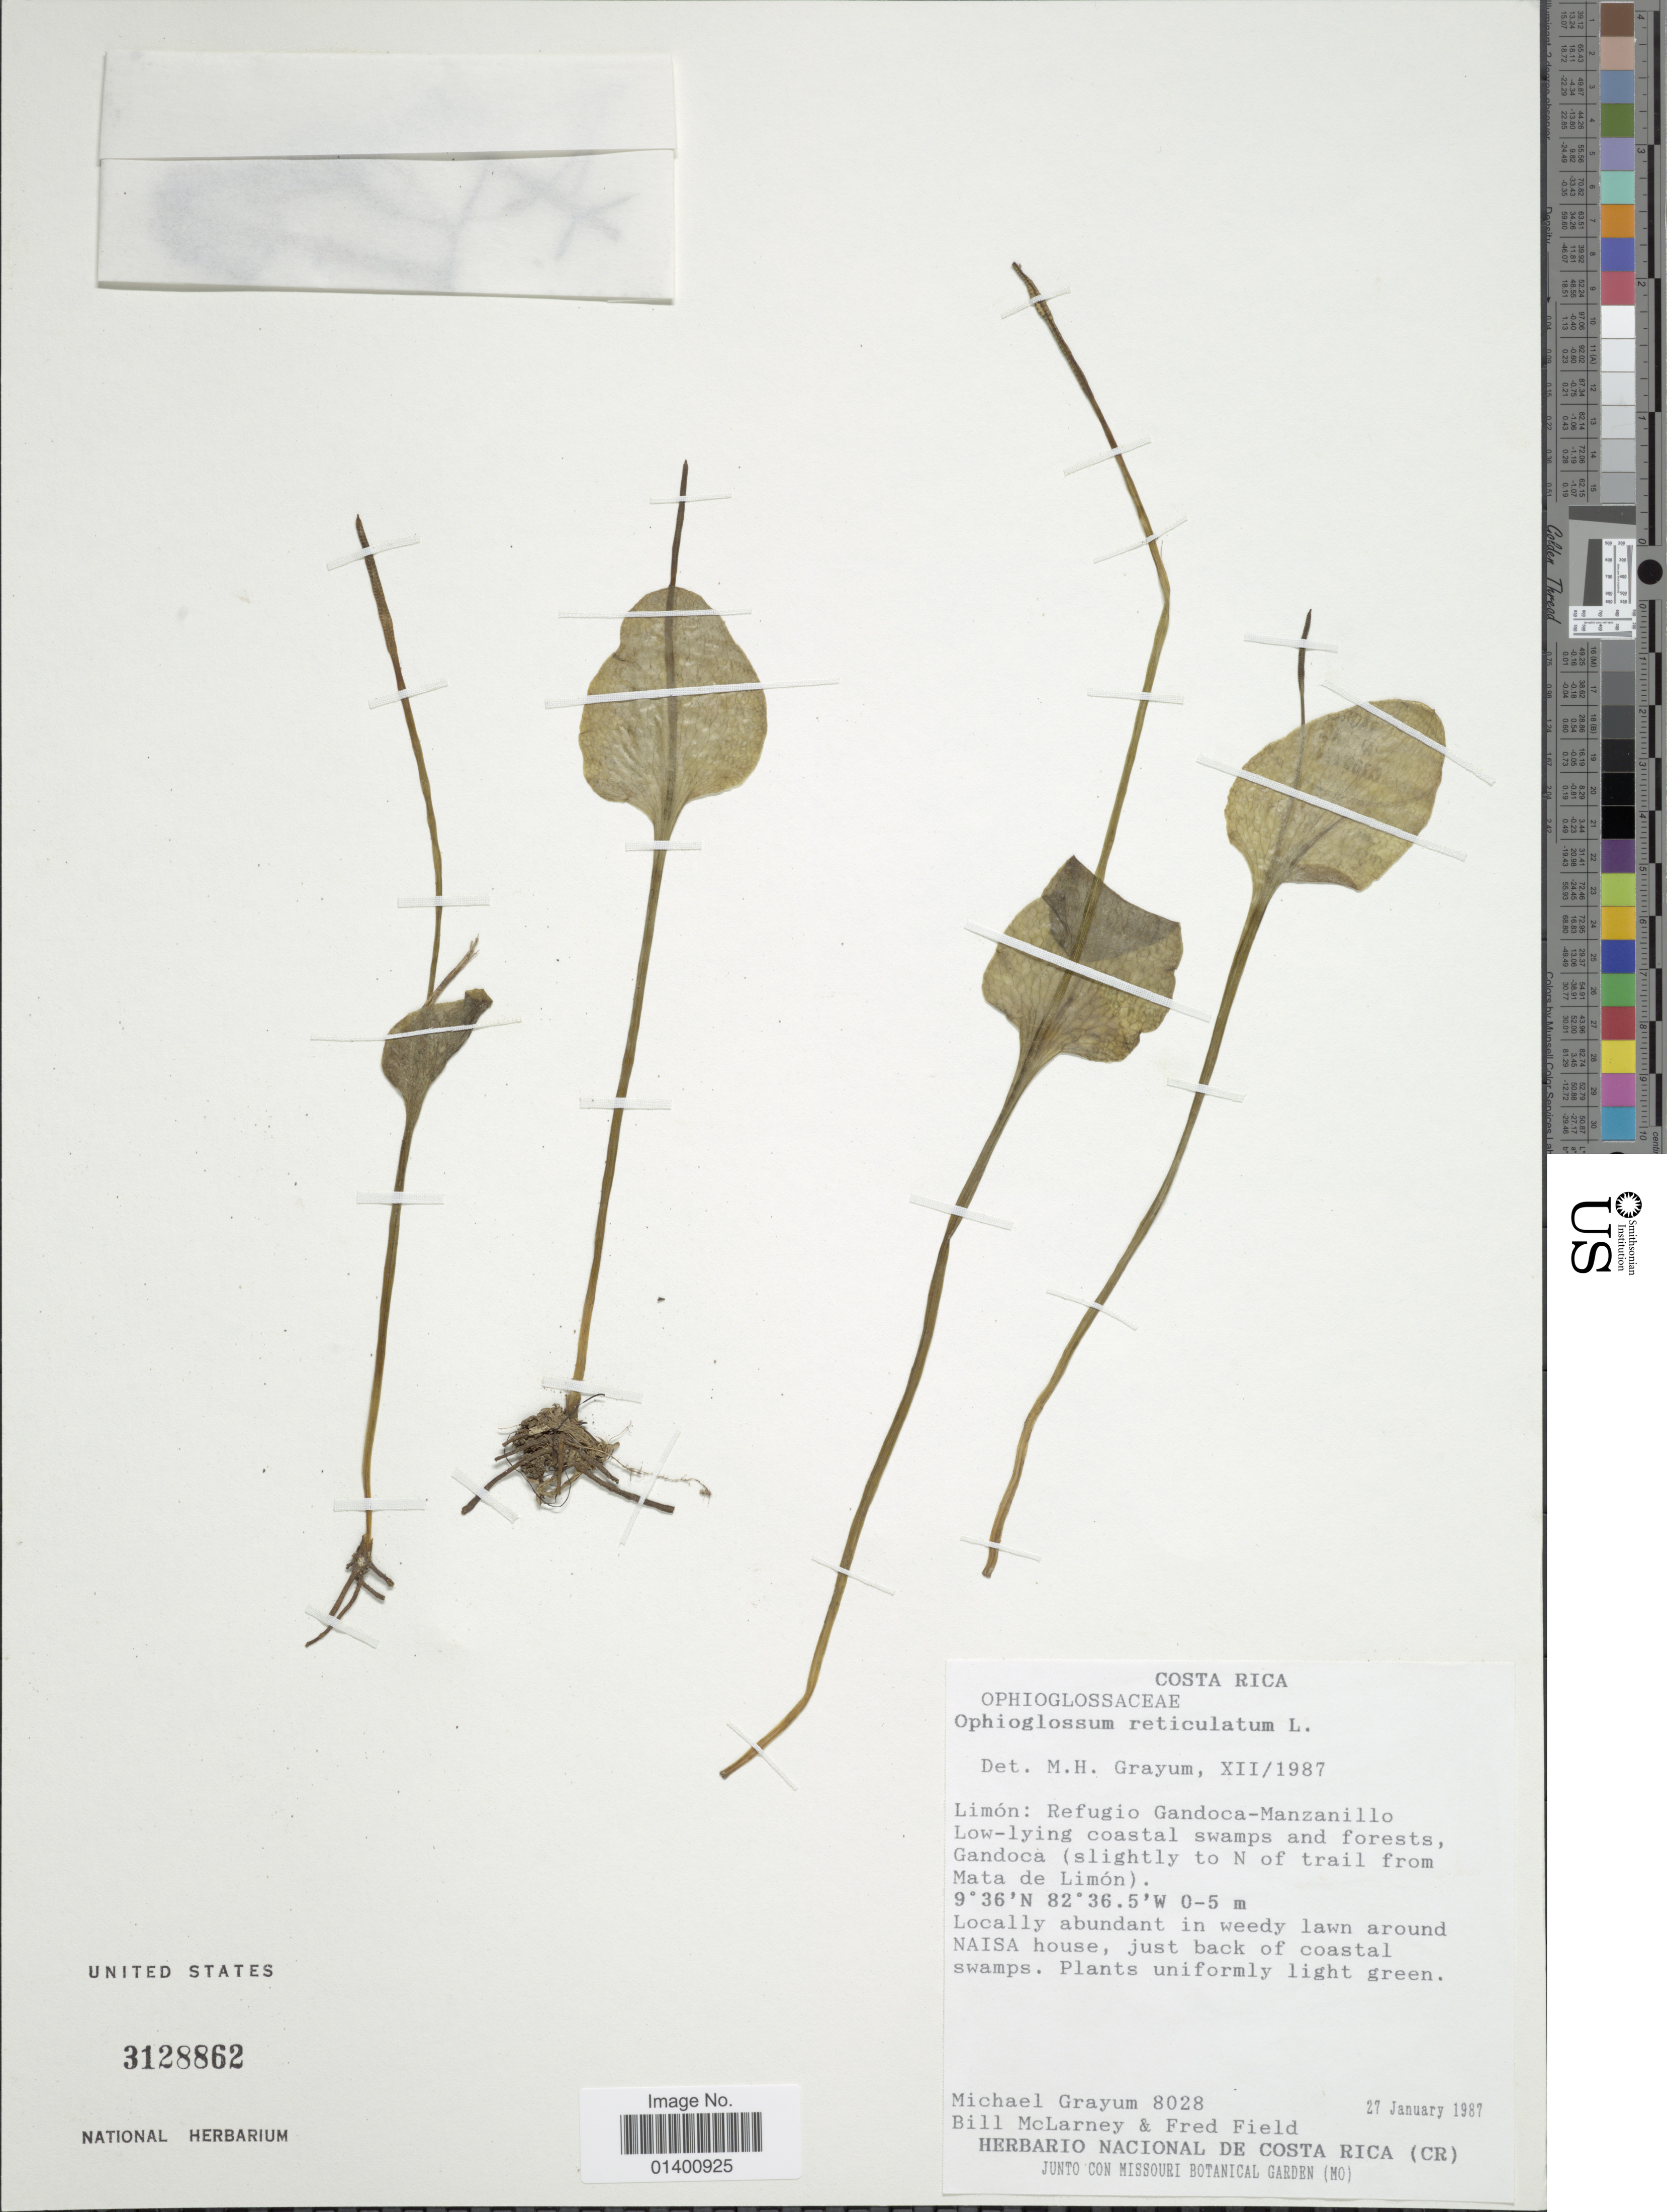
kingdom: Plantae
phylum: Tracheophyta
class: Polypodiopsida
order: Ophioglossales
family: Ophioglossaceae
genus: Ophioglossum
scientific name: Ophioglossum reticulatum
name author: L.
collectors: M. H. Grayum, B. McLarney & F. Field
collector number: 8028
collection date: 1987-01-27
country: Costa Rica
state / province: Limón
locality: Refugio Gandoca-Manzanillo, Gandoca (slightly to N of trail from Mata de Limón)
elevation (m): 0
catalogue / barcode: US 3128862